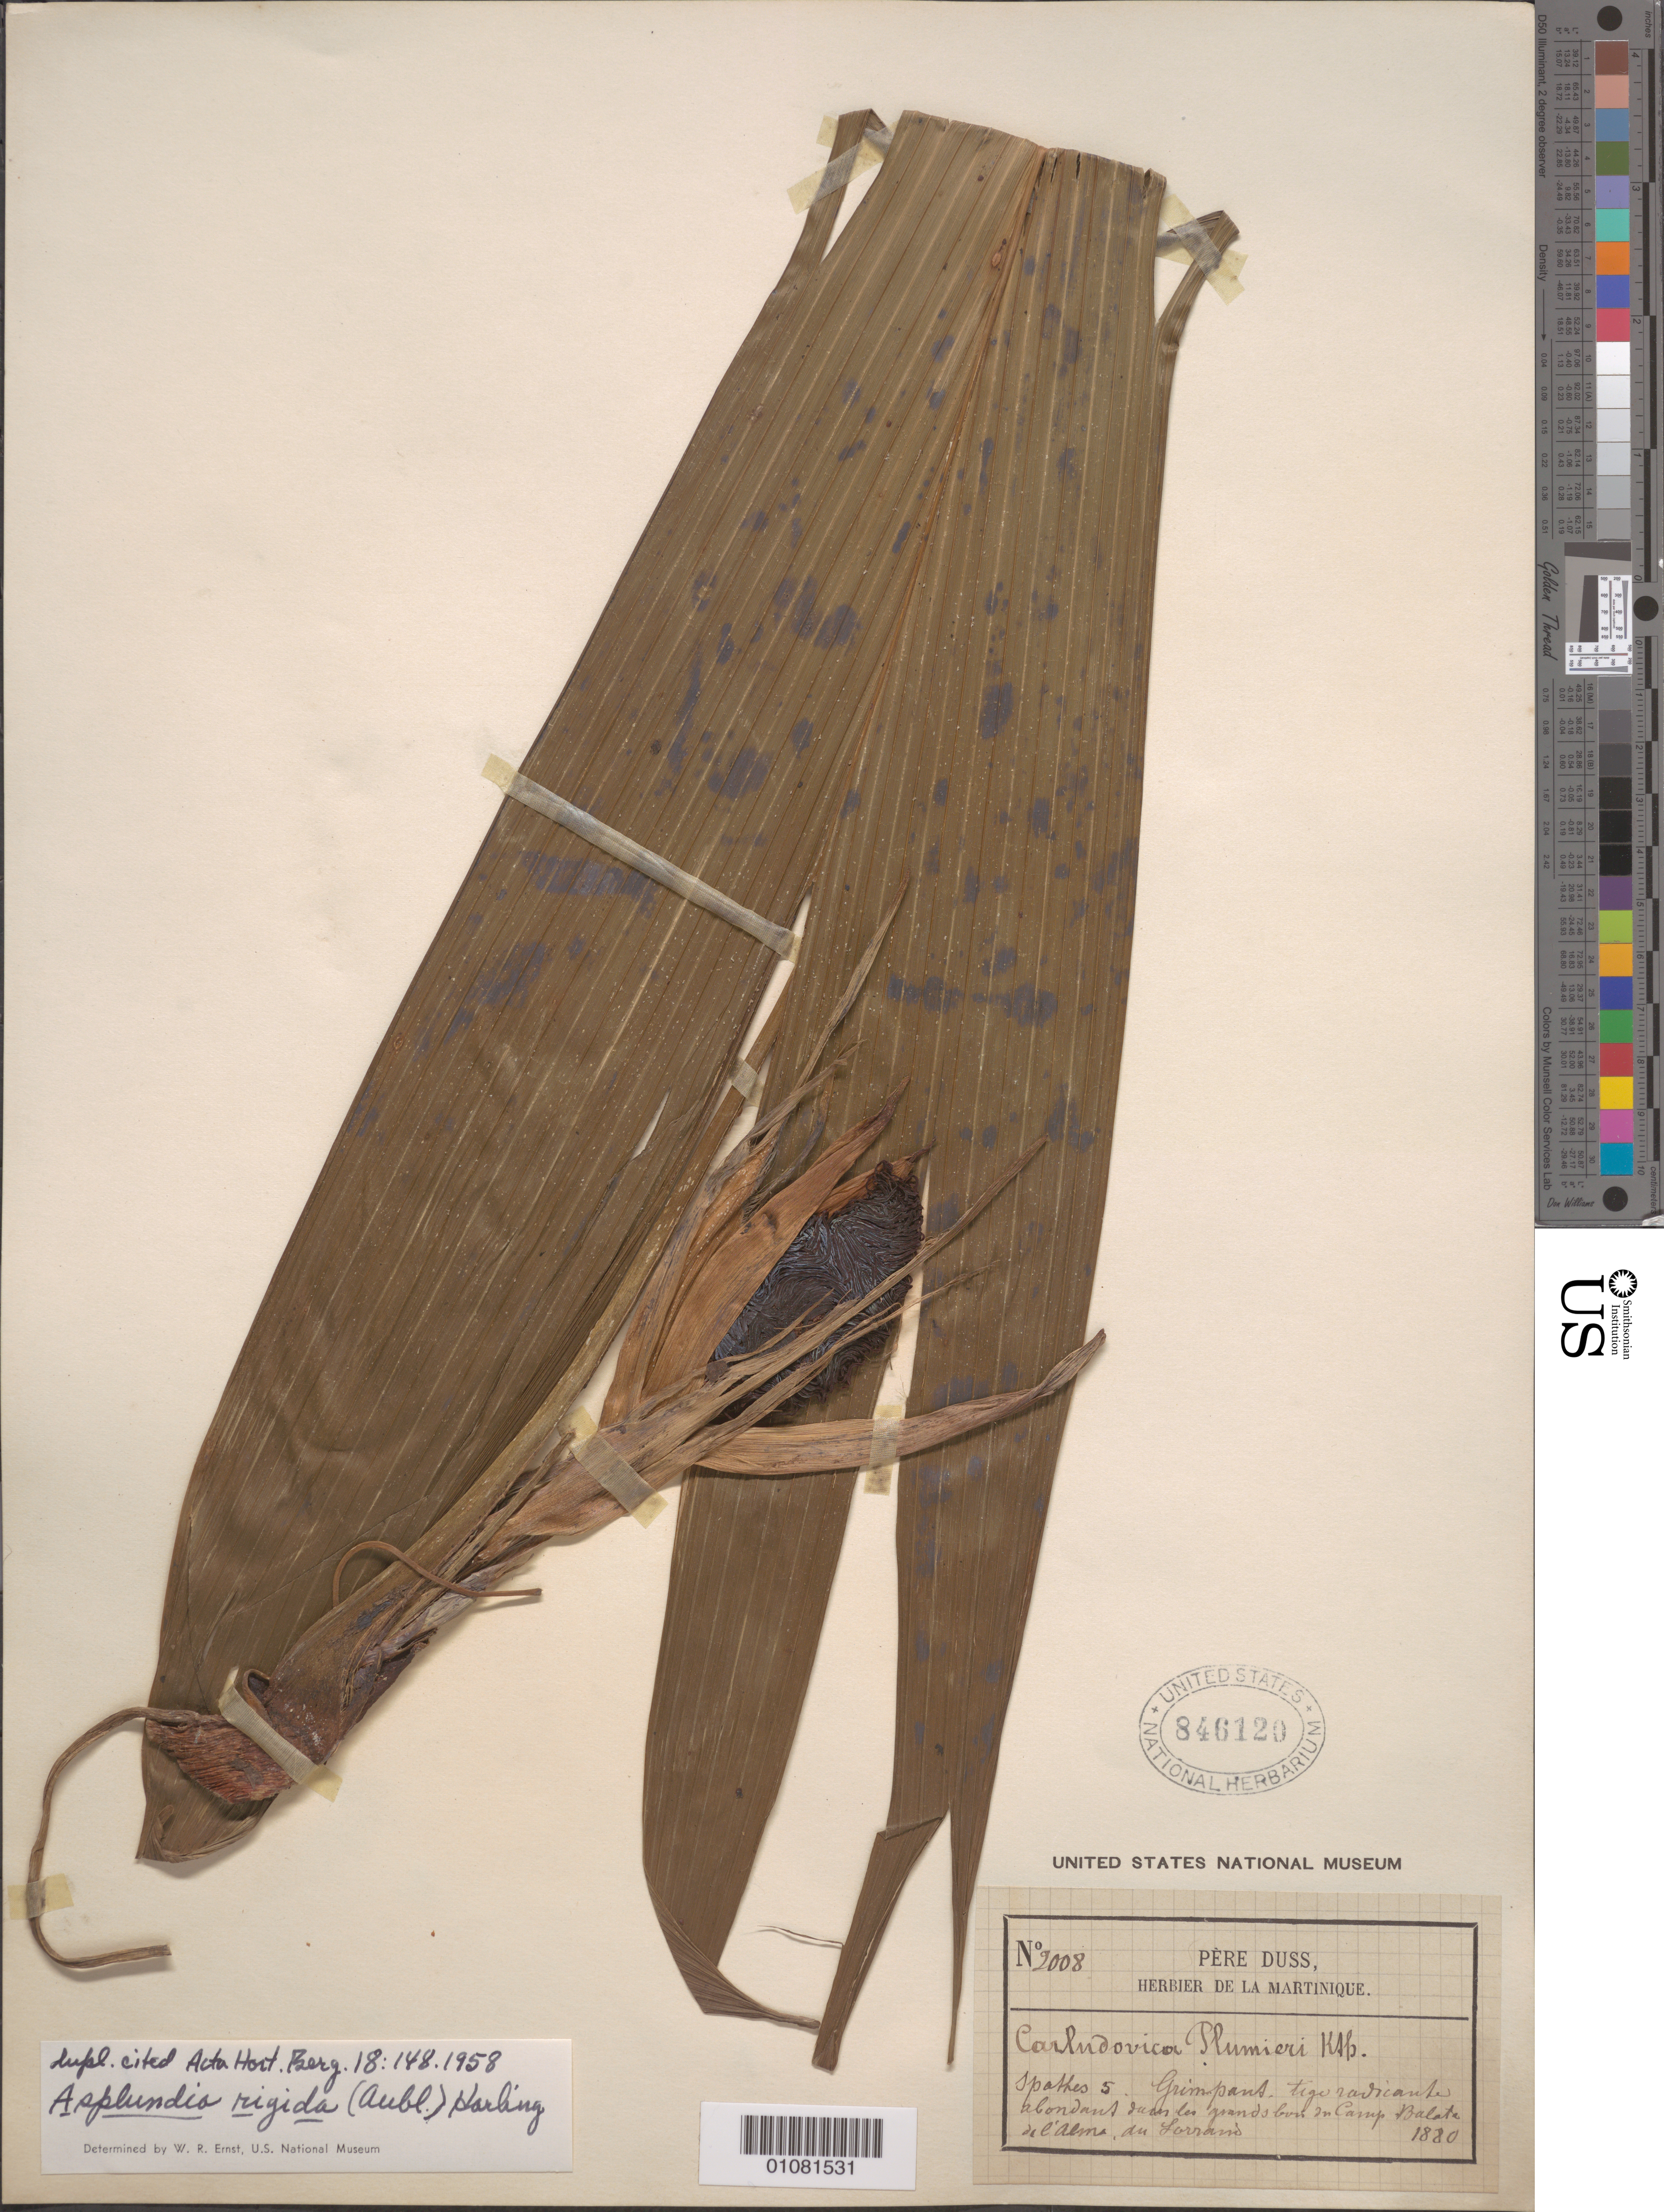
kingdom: Plantae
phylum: Tracheophyta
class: Liliopsida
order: Pandanales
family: Cyclanthaceae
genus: Asplundia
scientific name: Asplundia rigida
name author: (Aubl.) Harling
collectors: Père Duss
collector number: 2008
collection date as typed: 1880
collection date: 1880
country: Martinique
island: Martinique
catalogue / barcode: US 846120